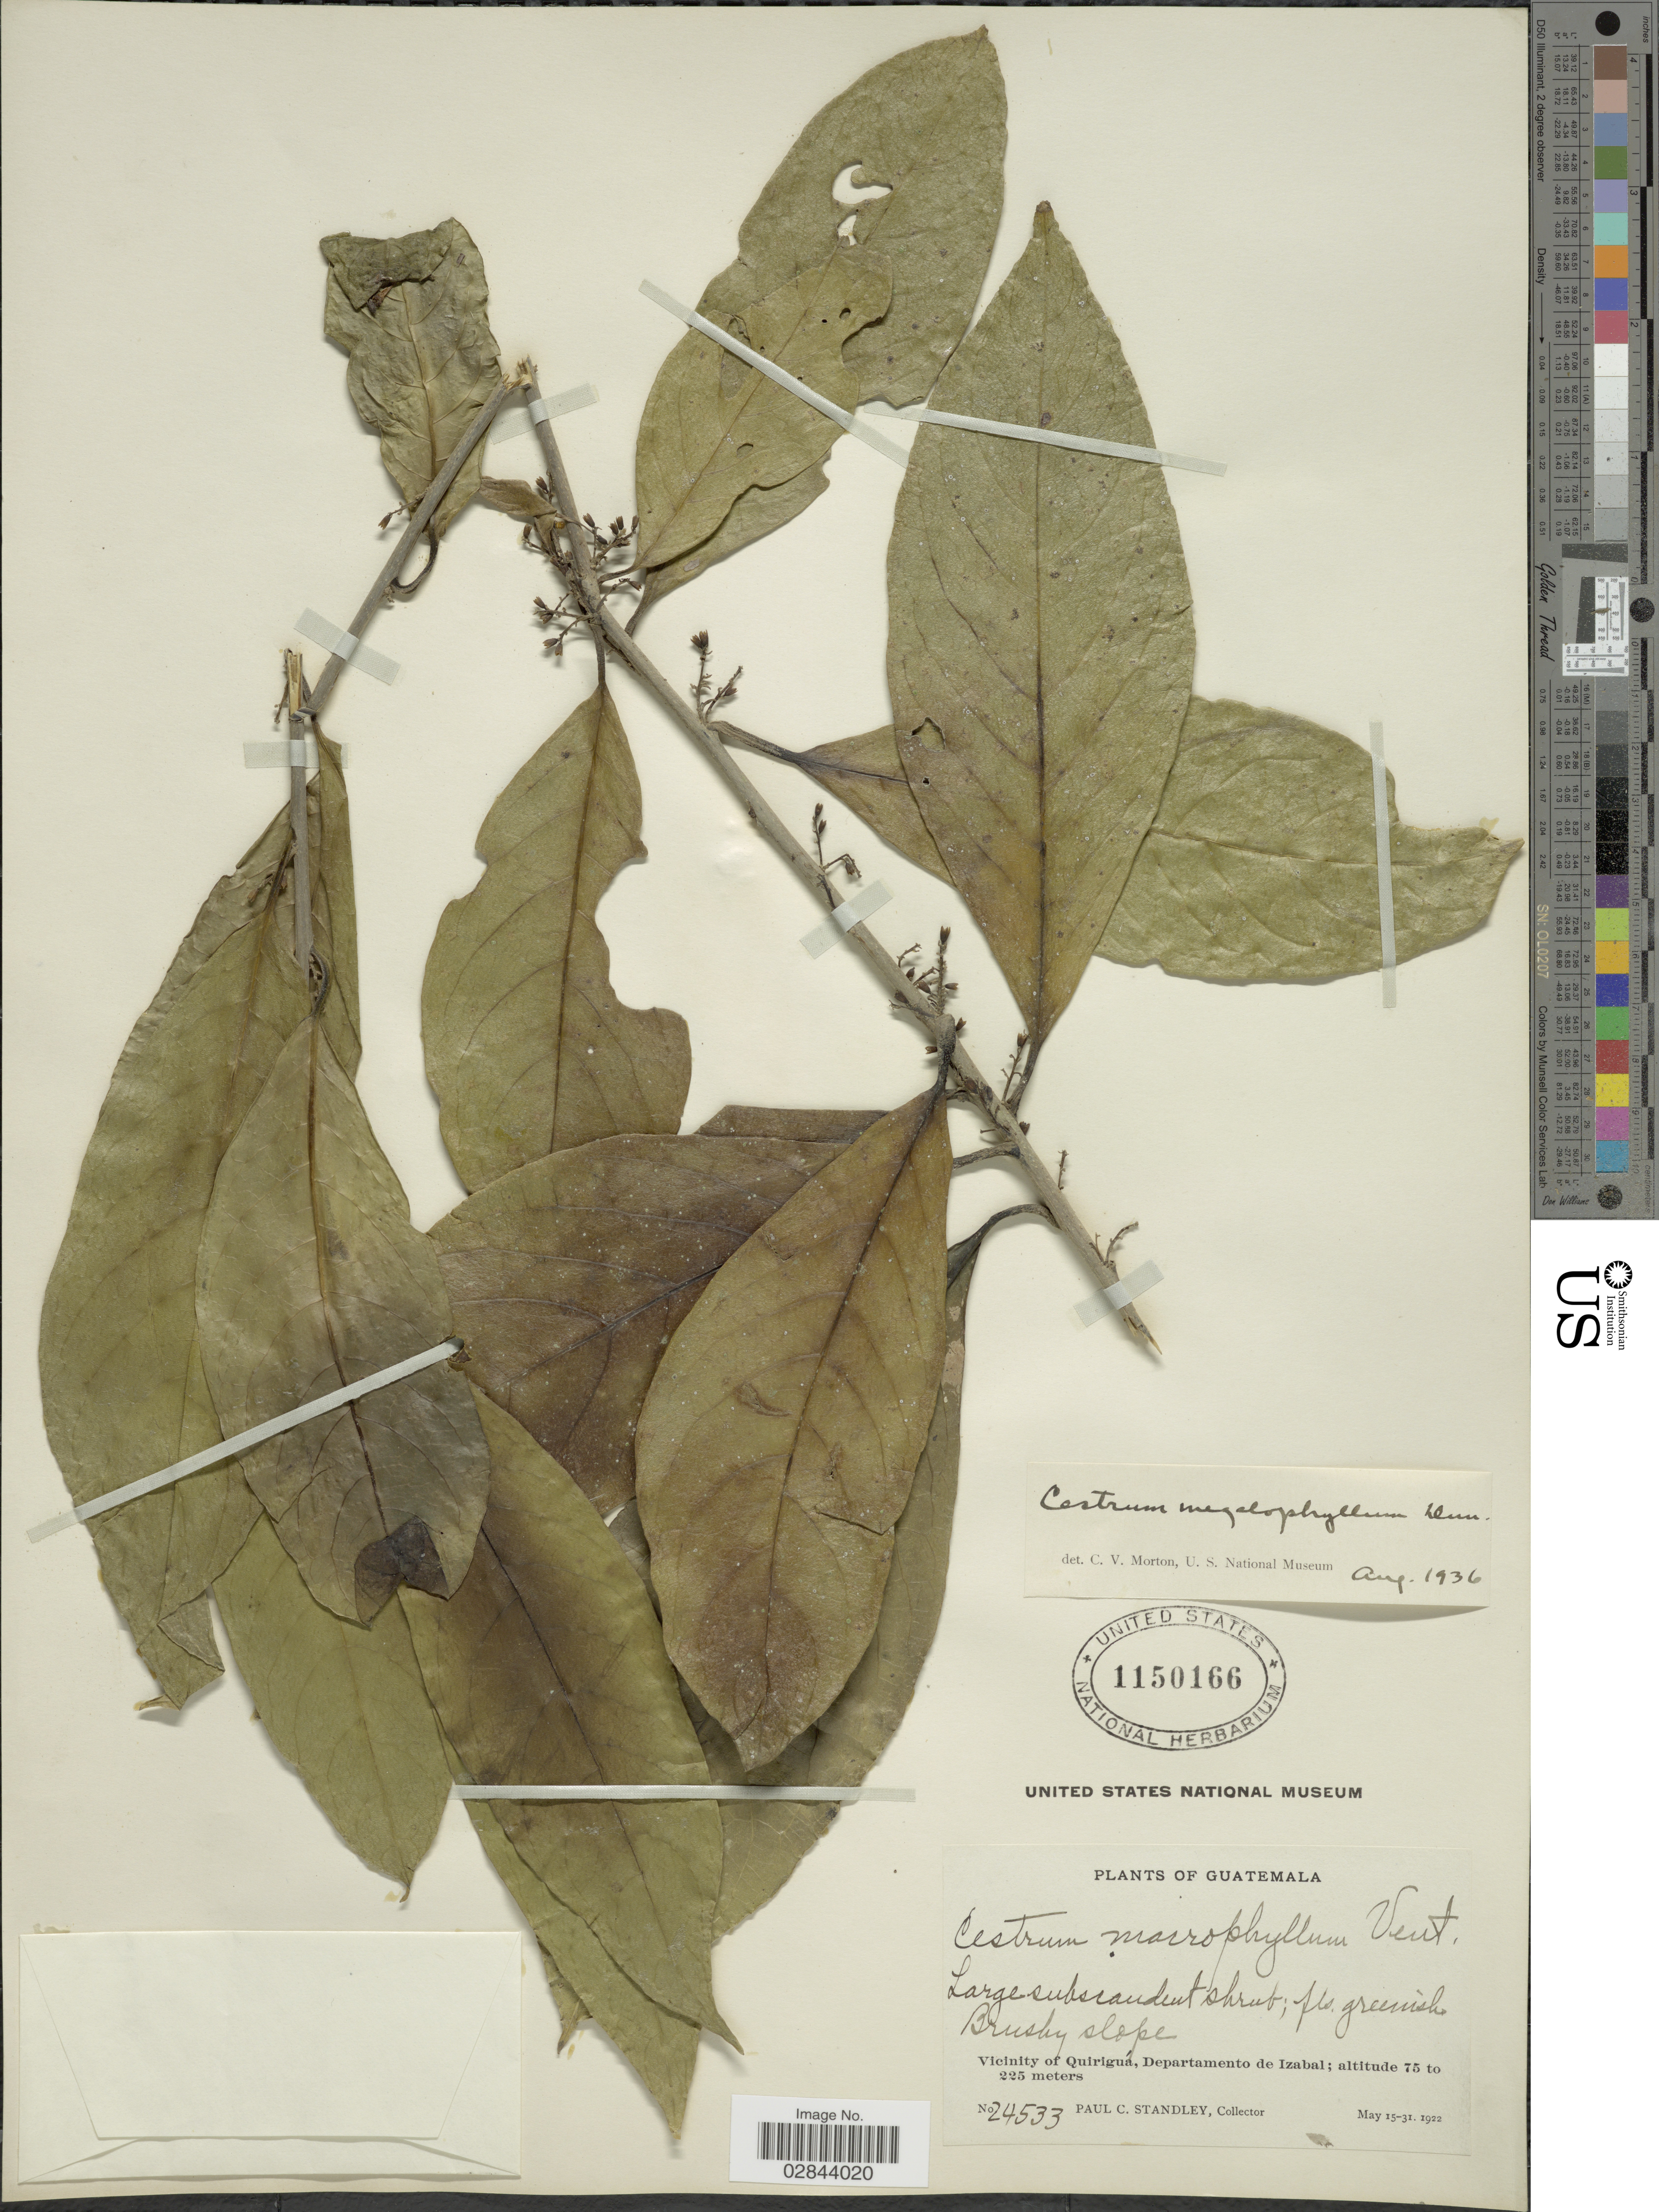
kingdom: Plantae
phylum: Tracheophyta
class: Magnoliopsida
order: Solanales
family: Solanaceae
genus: Cestrum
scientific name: Cestrum schlechtendahlii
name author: G. Don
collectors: P. C. Standley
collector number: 24533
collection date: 1922-05-15/1922-05-31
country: Guatemala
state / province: Izabal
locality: Vicinity of Quiriguá, Departamento de Izabal.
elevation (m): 75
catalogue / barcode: US 1150166